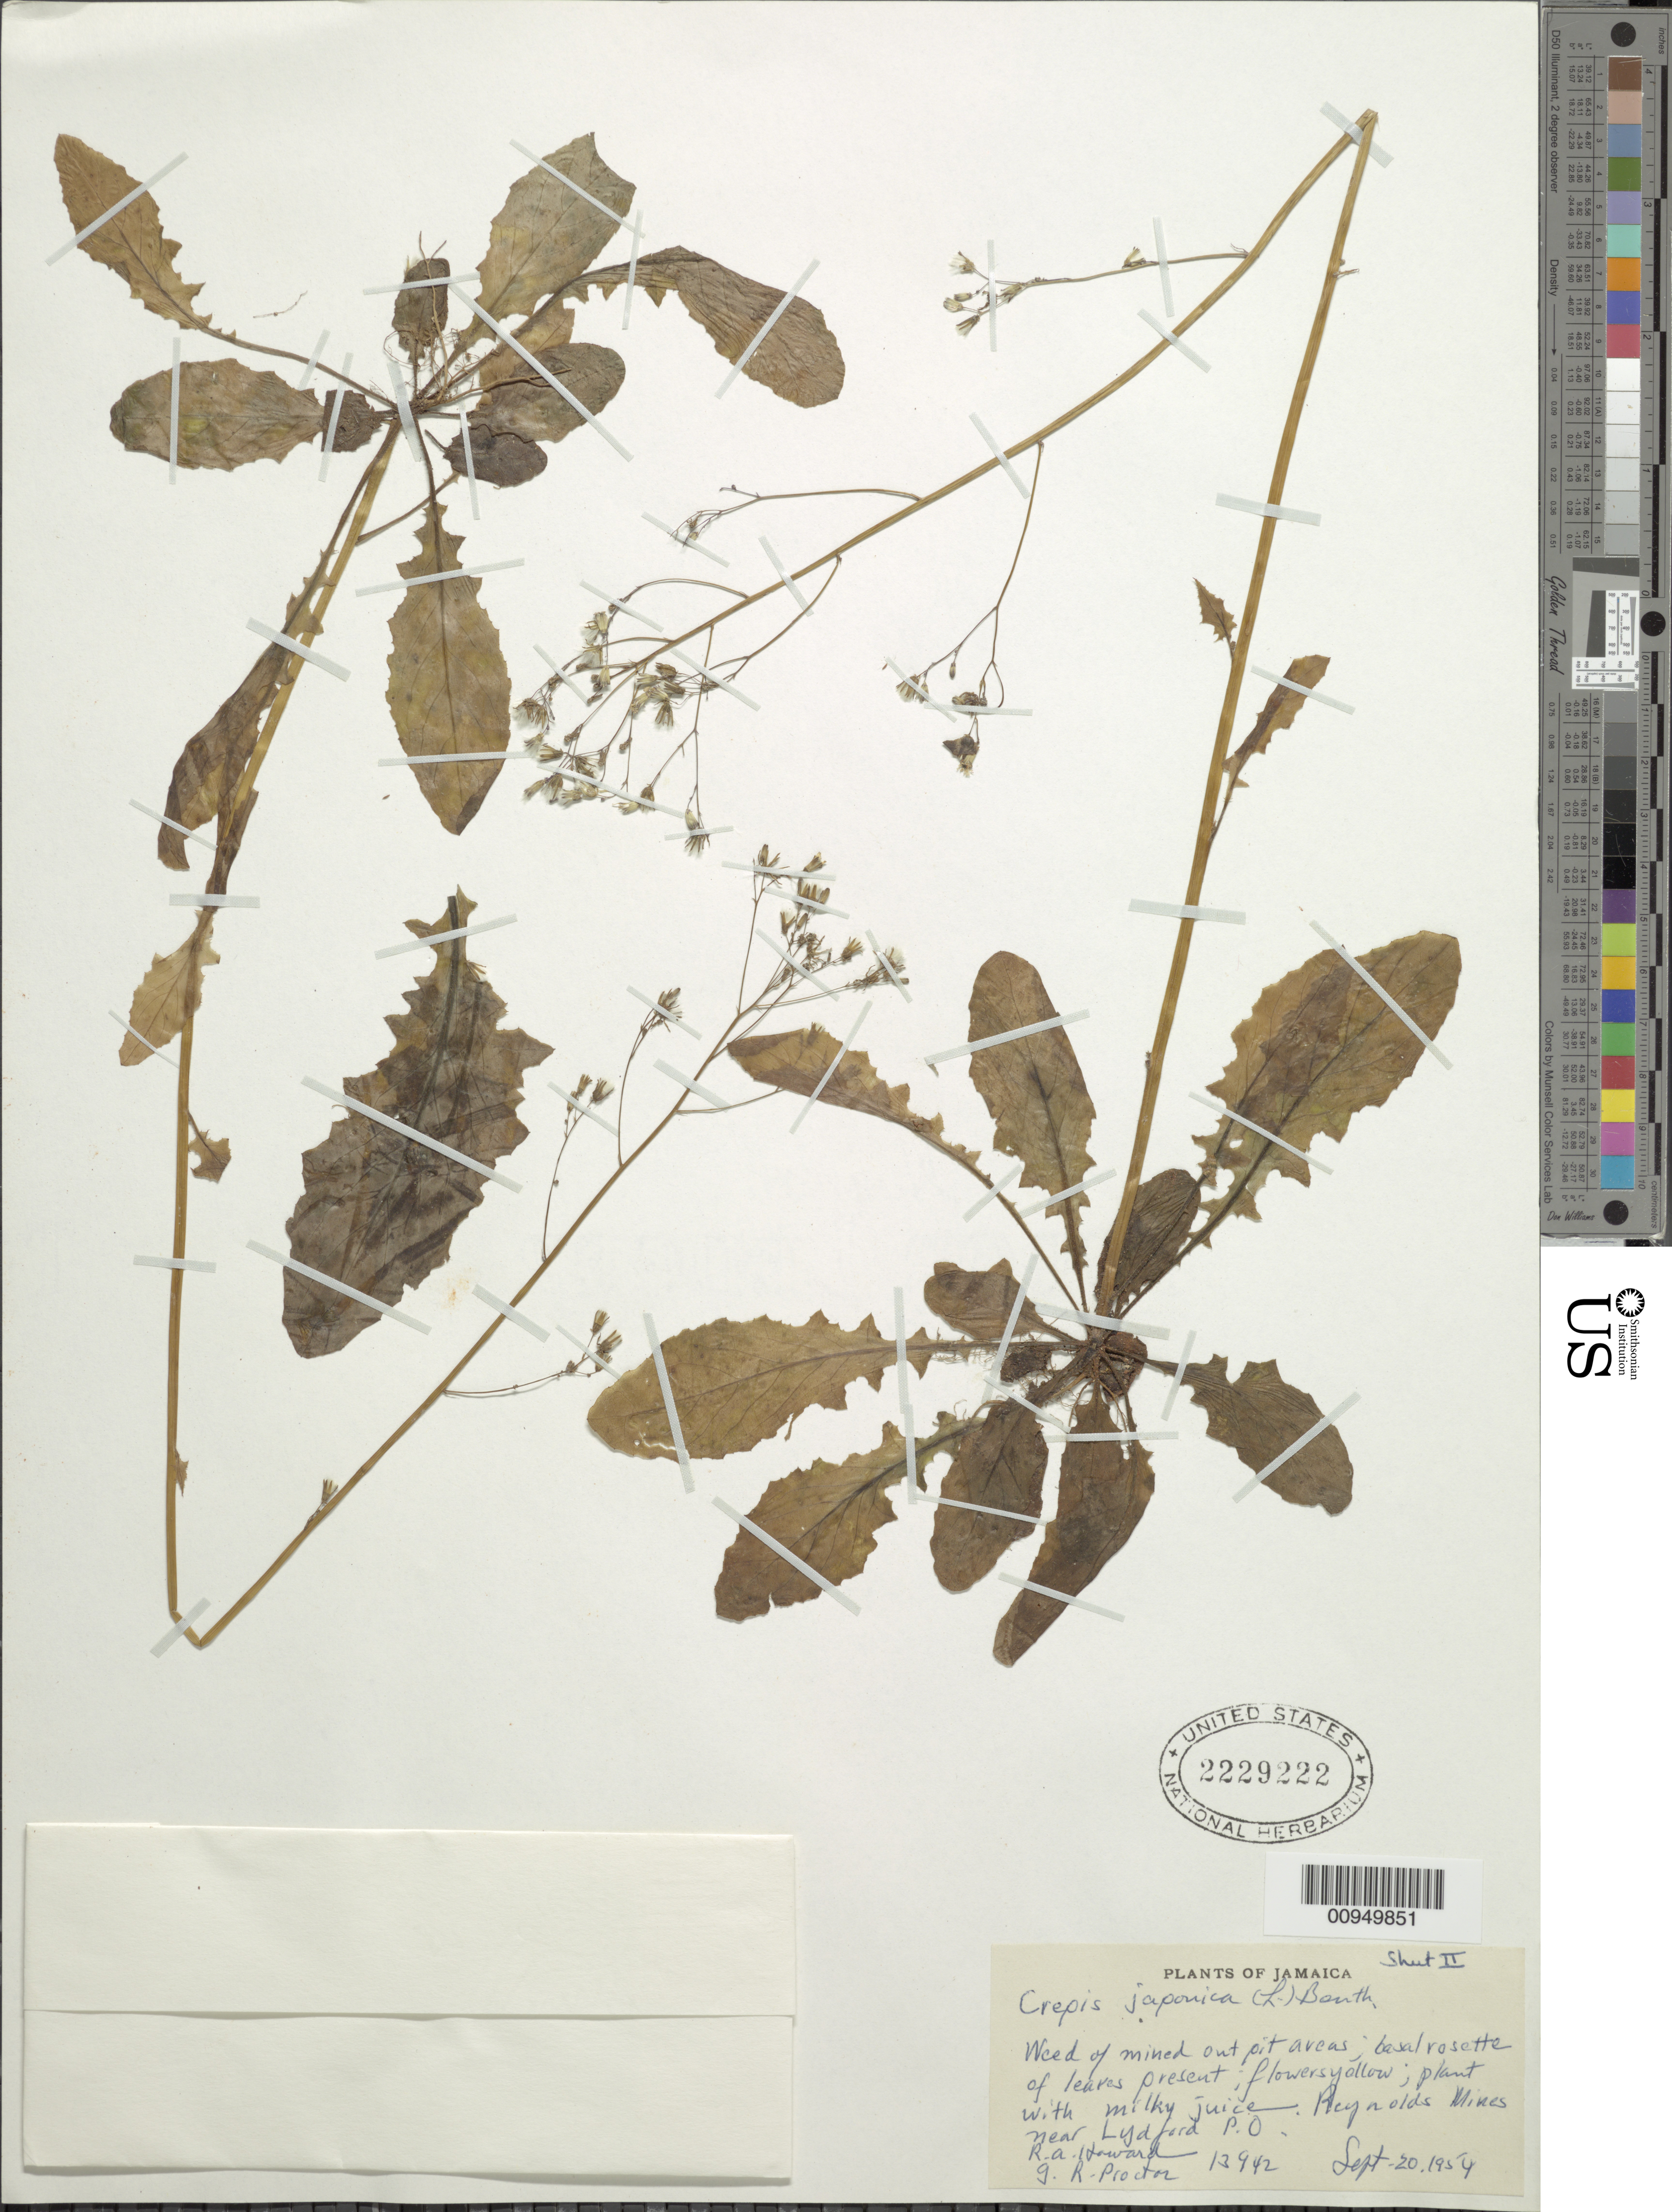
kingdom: Plantae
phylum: Tracheophyta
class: Magnoliopsida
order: Asterales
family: Asteraceae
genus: Youngia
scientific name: Youngia japonica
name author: (L.) DC.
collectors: R. A. Howard & G. R. Proctor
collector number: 13942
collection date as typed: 20 Sep 1954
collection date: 1954-09-20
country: Jamaica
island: Jamaica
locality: Reynolds Mines near Lydford P.O.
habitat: Mined out pit areas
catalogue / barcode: US 2229222